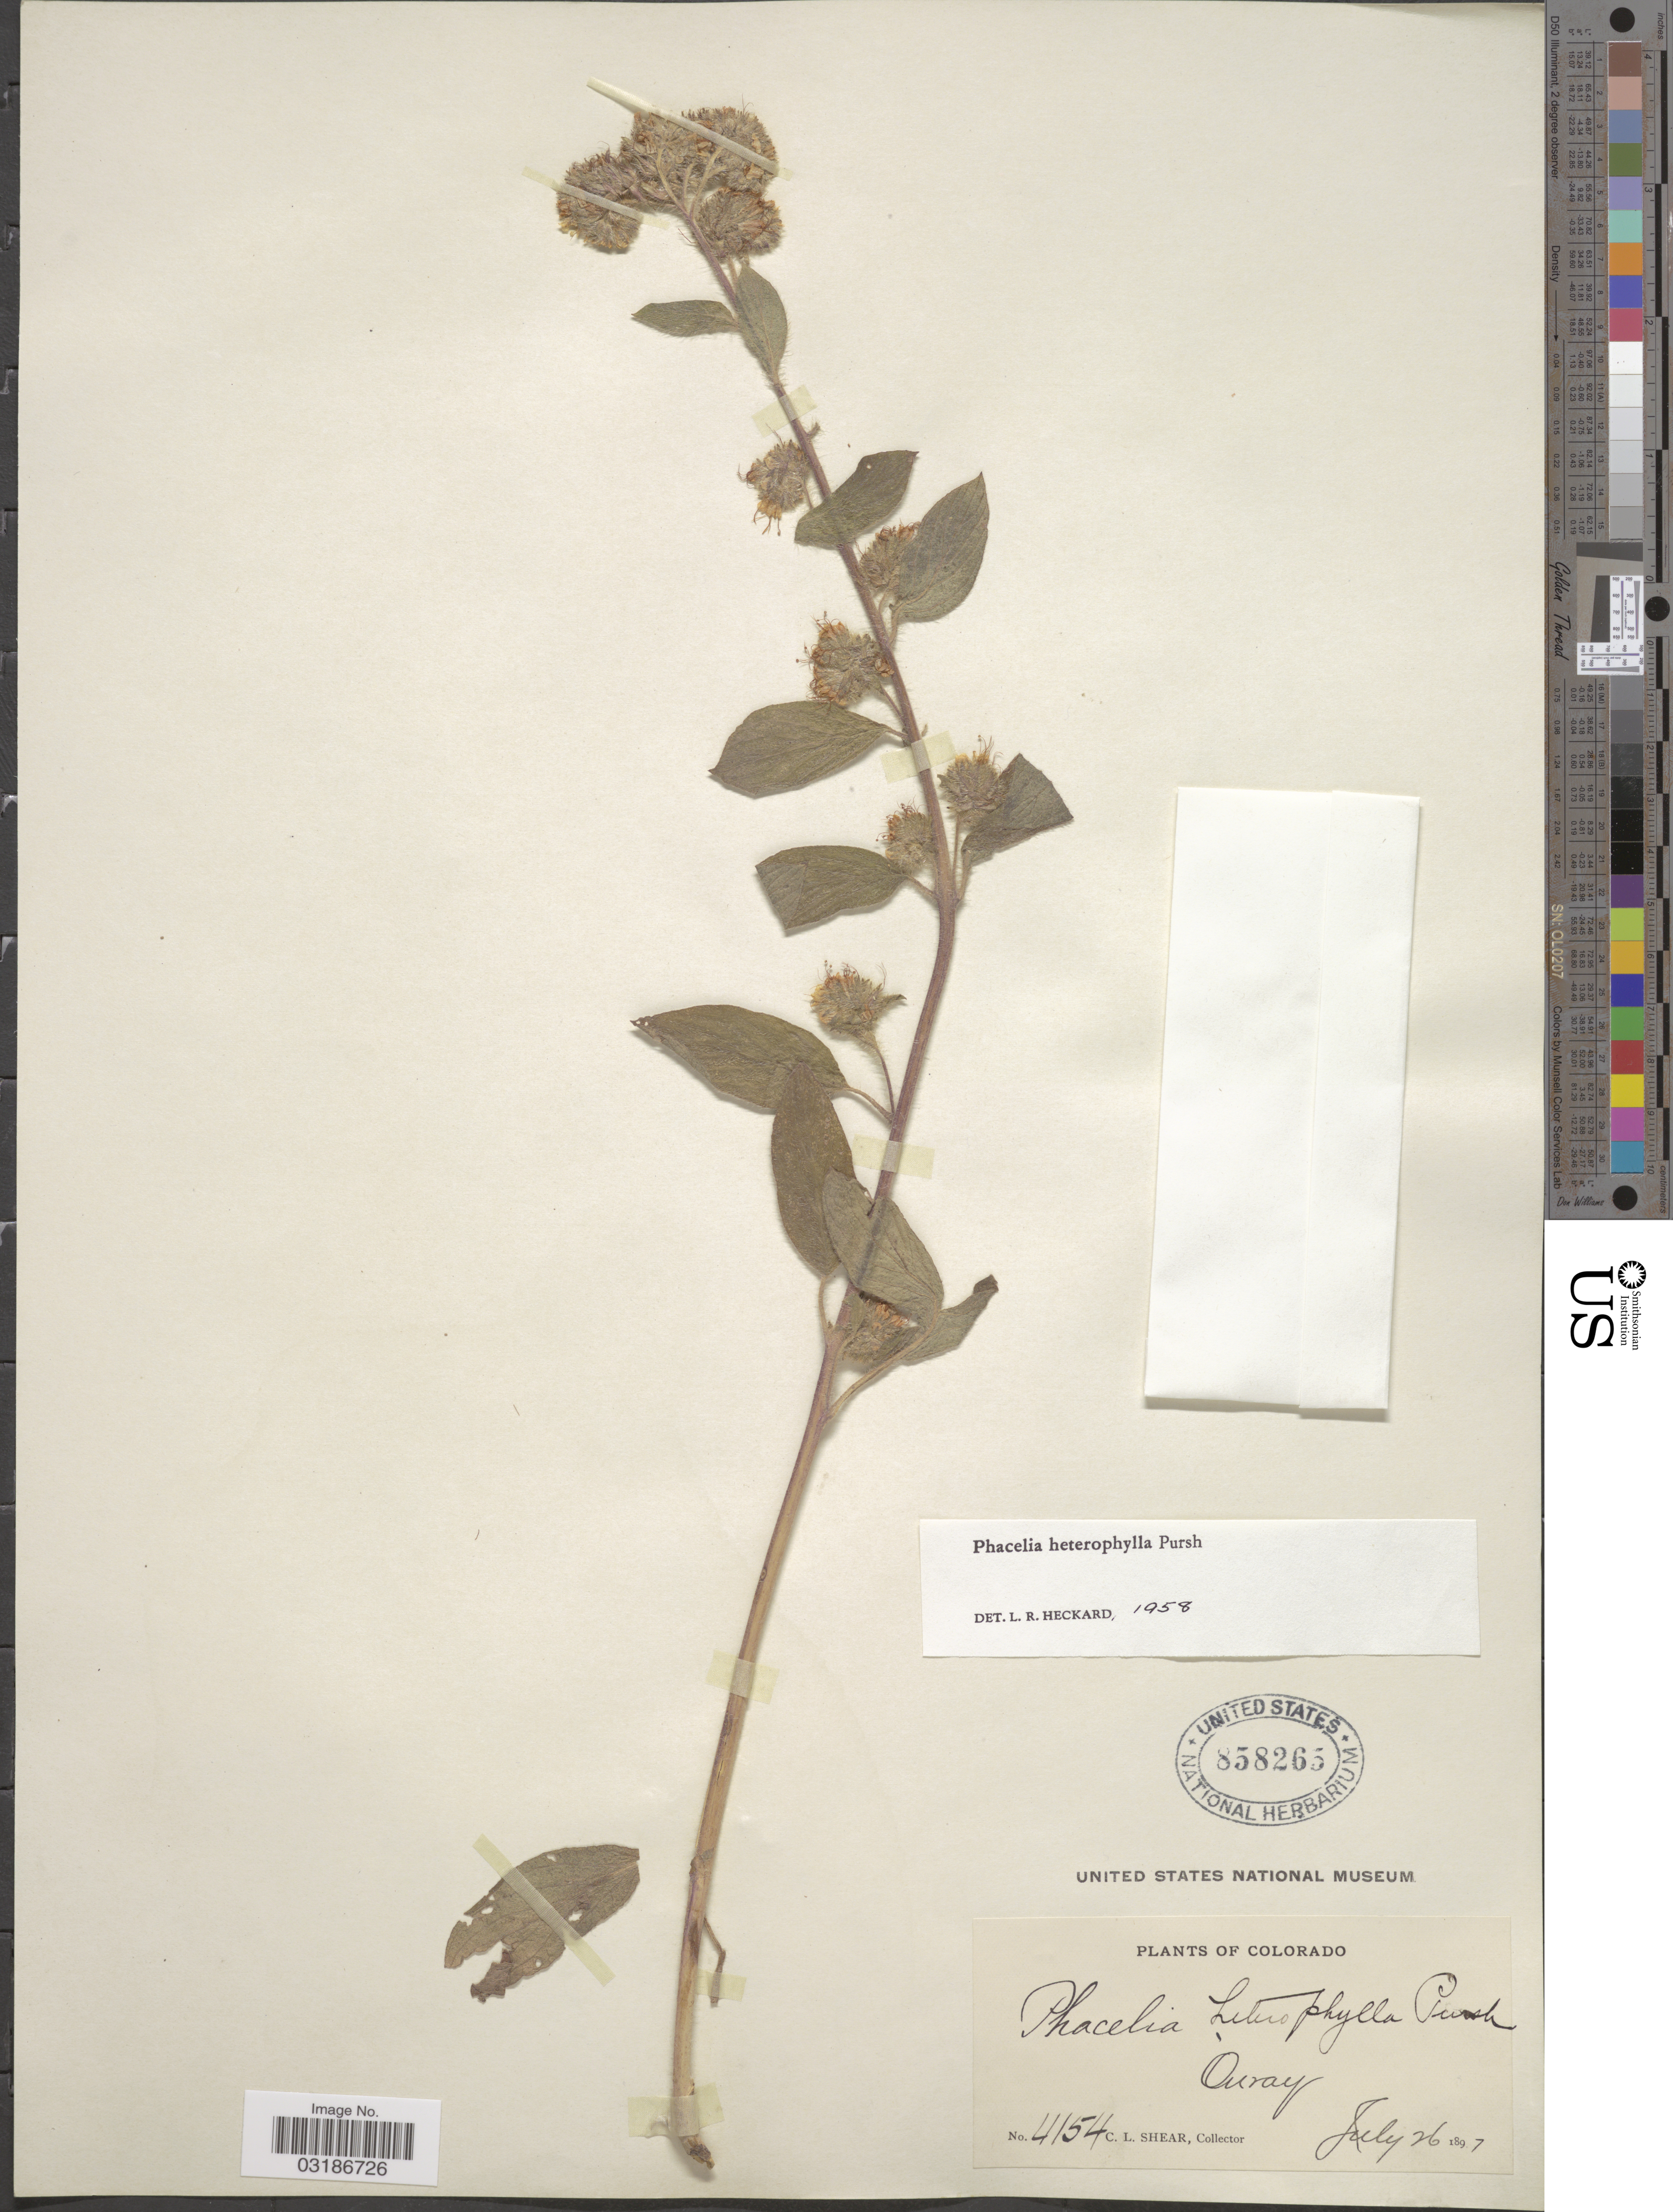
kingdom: Plantae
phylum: Tracheophyta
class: Magnoliopsida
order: Boraginales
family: Hydrophyllaceae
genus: Phacelia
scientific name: Phacelia heterophylla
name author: Pursh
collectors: C. L. Shear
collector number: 4154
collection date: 1897-07-26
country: United States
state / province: Colorado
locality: Ouray.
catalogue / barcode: US 858265